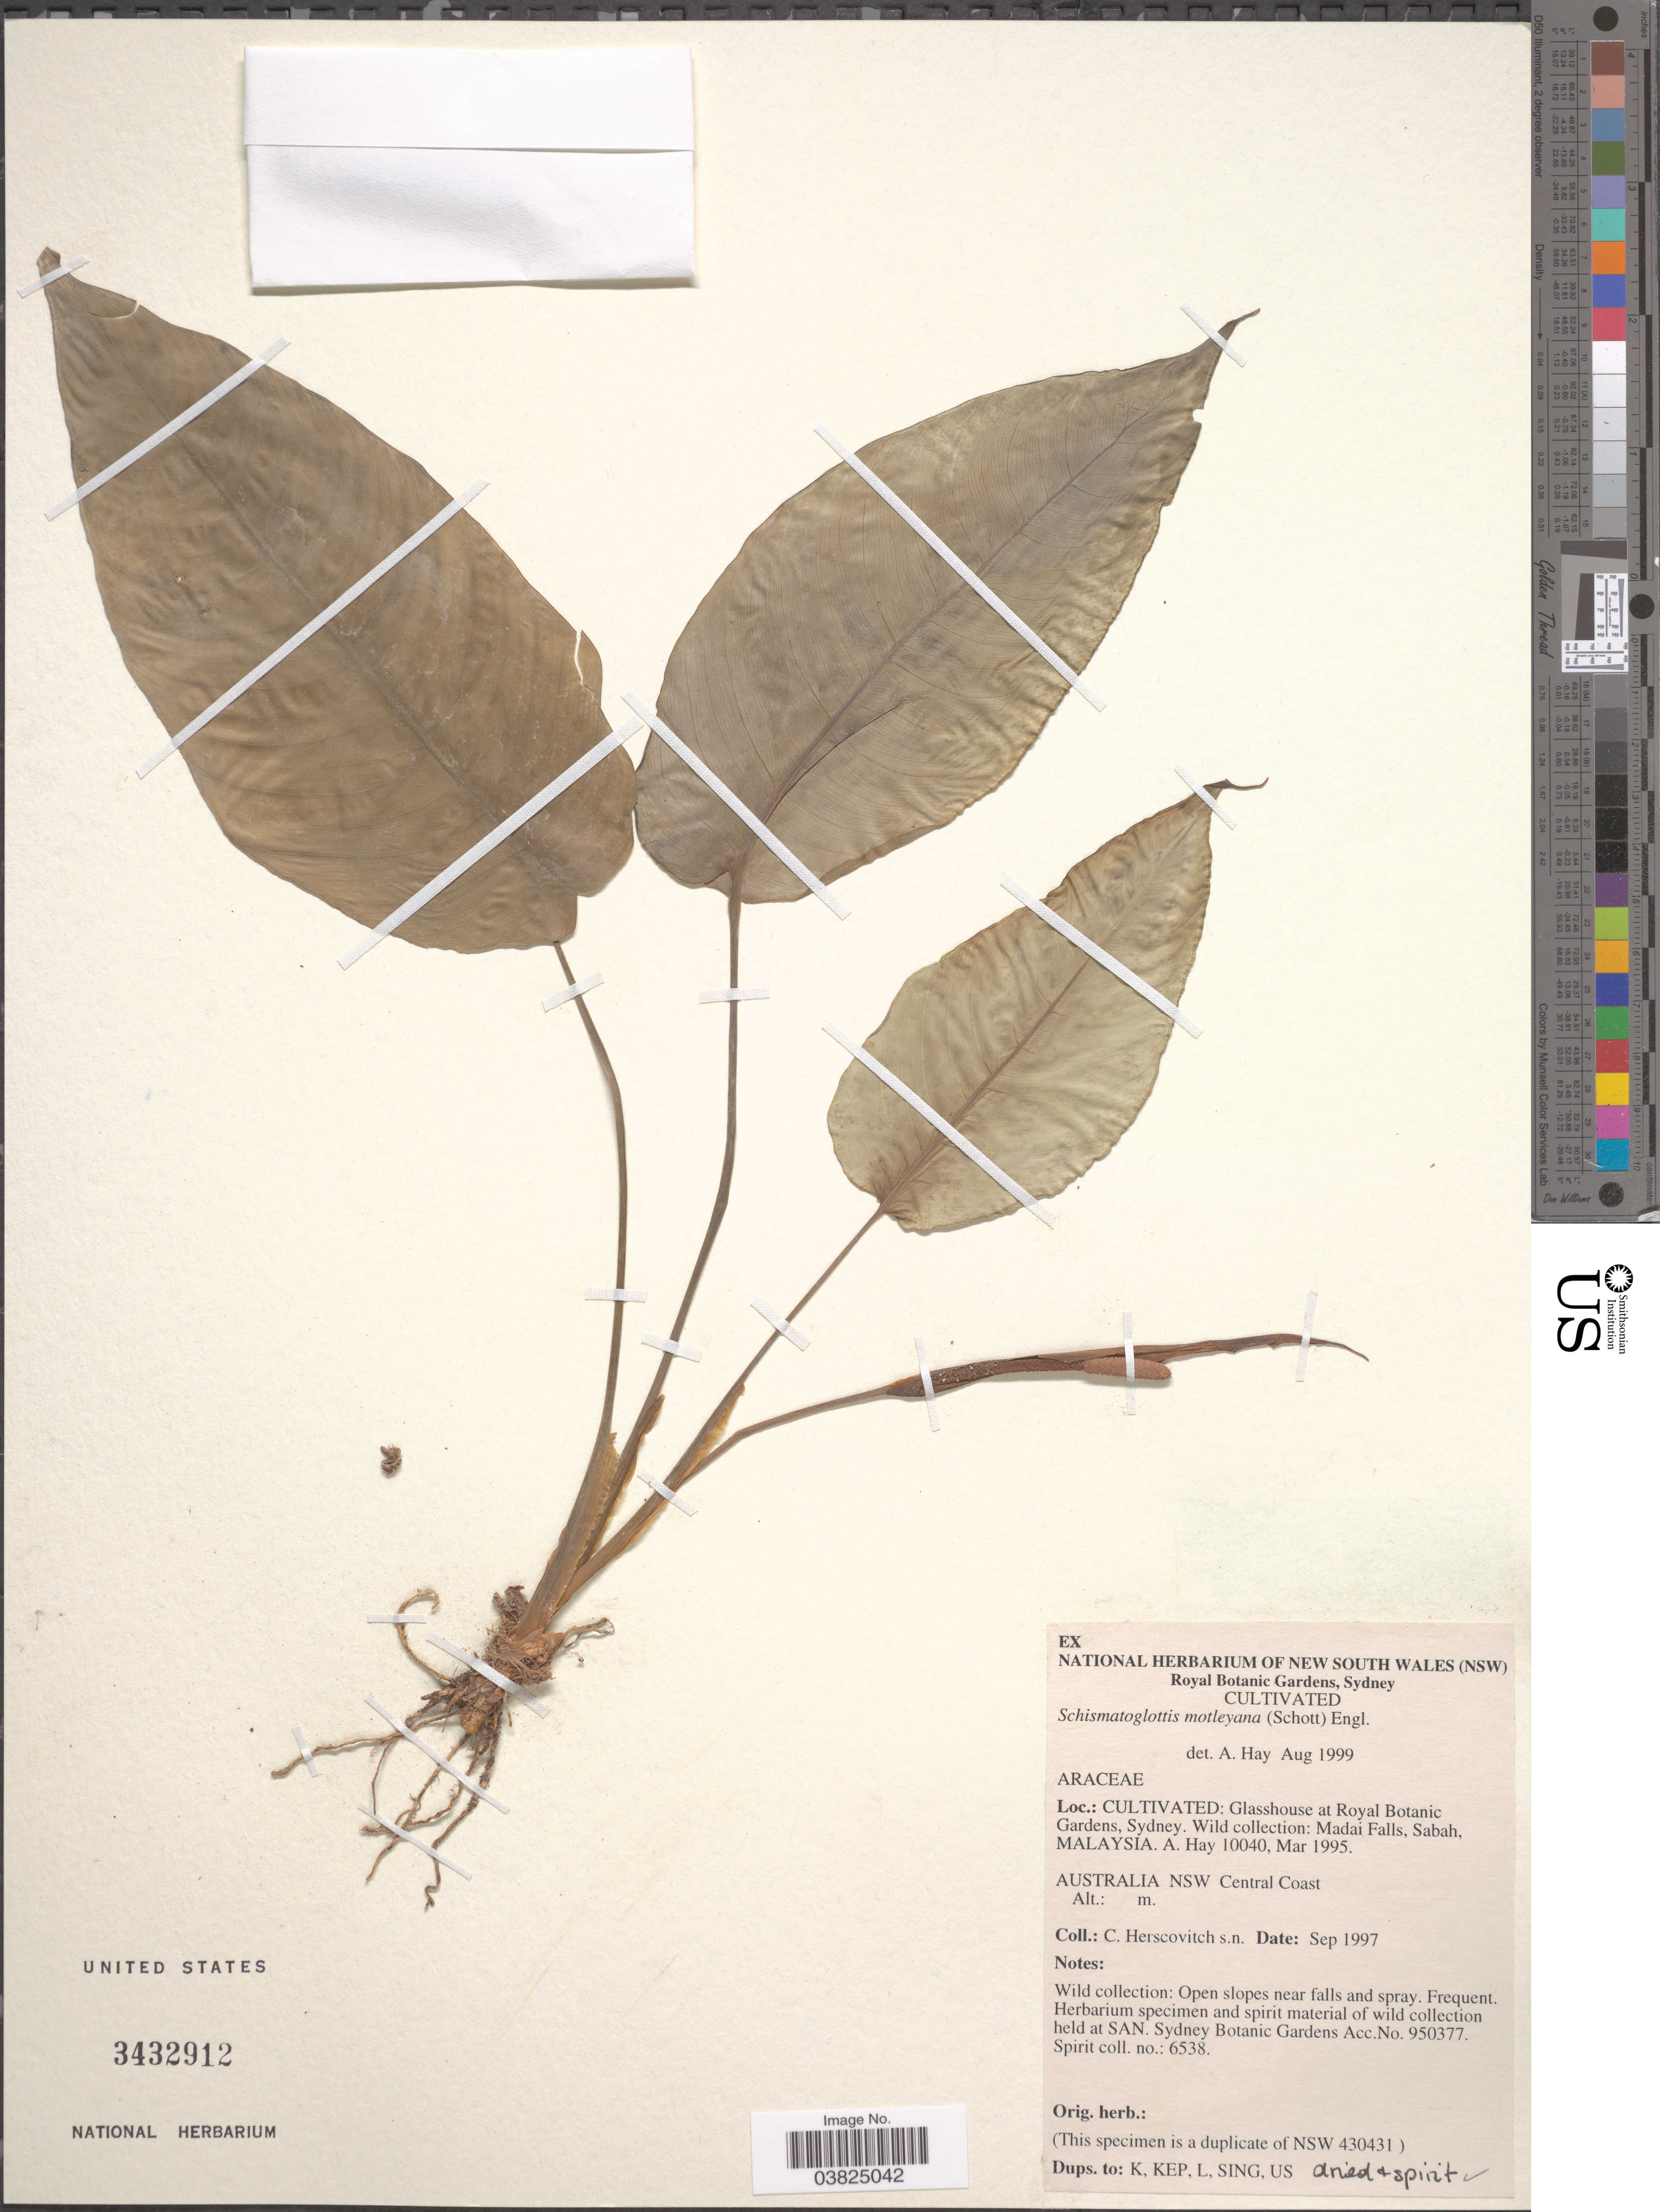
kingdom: Plantae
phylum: Tracheophyta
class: Liliopsida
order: Alismatales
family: Araceae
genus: Schismatoglottis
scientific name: Schismatoglottis motleyana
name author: (Schott) Engl.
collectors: C. Herscovitch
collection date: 1997-09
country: Australia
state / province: New South Wales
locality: Glasshouse at Royal Botanic Gardens, Sydney. Central Coast.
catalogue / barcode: US 3432912